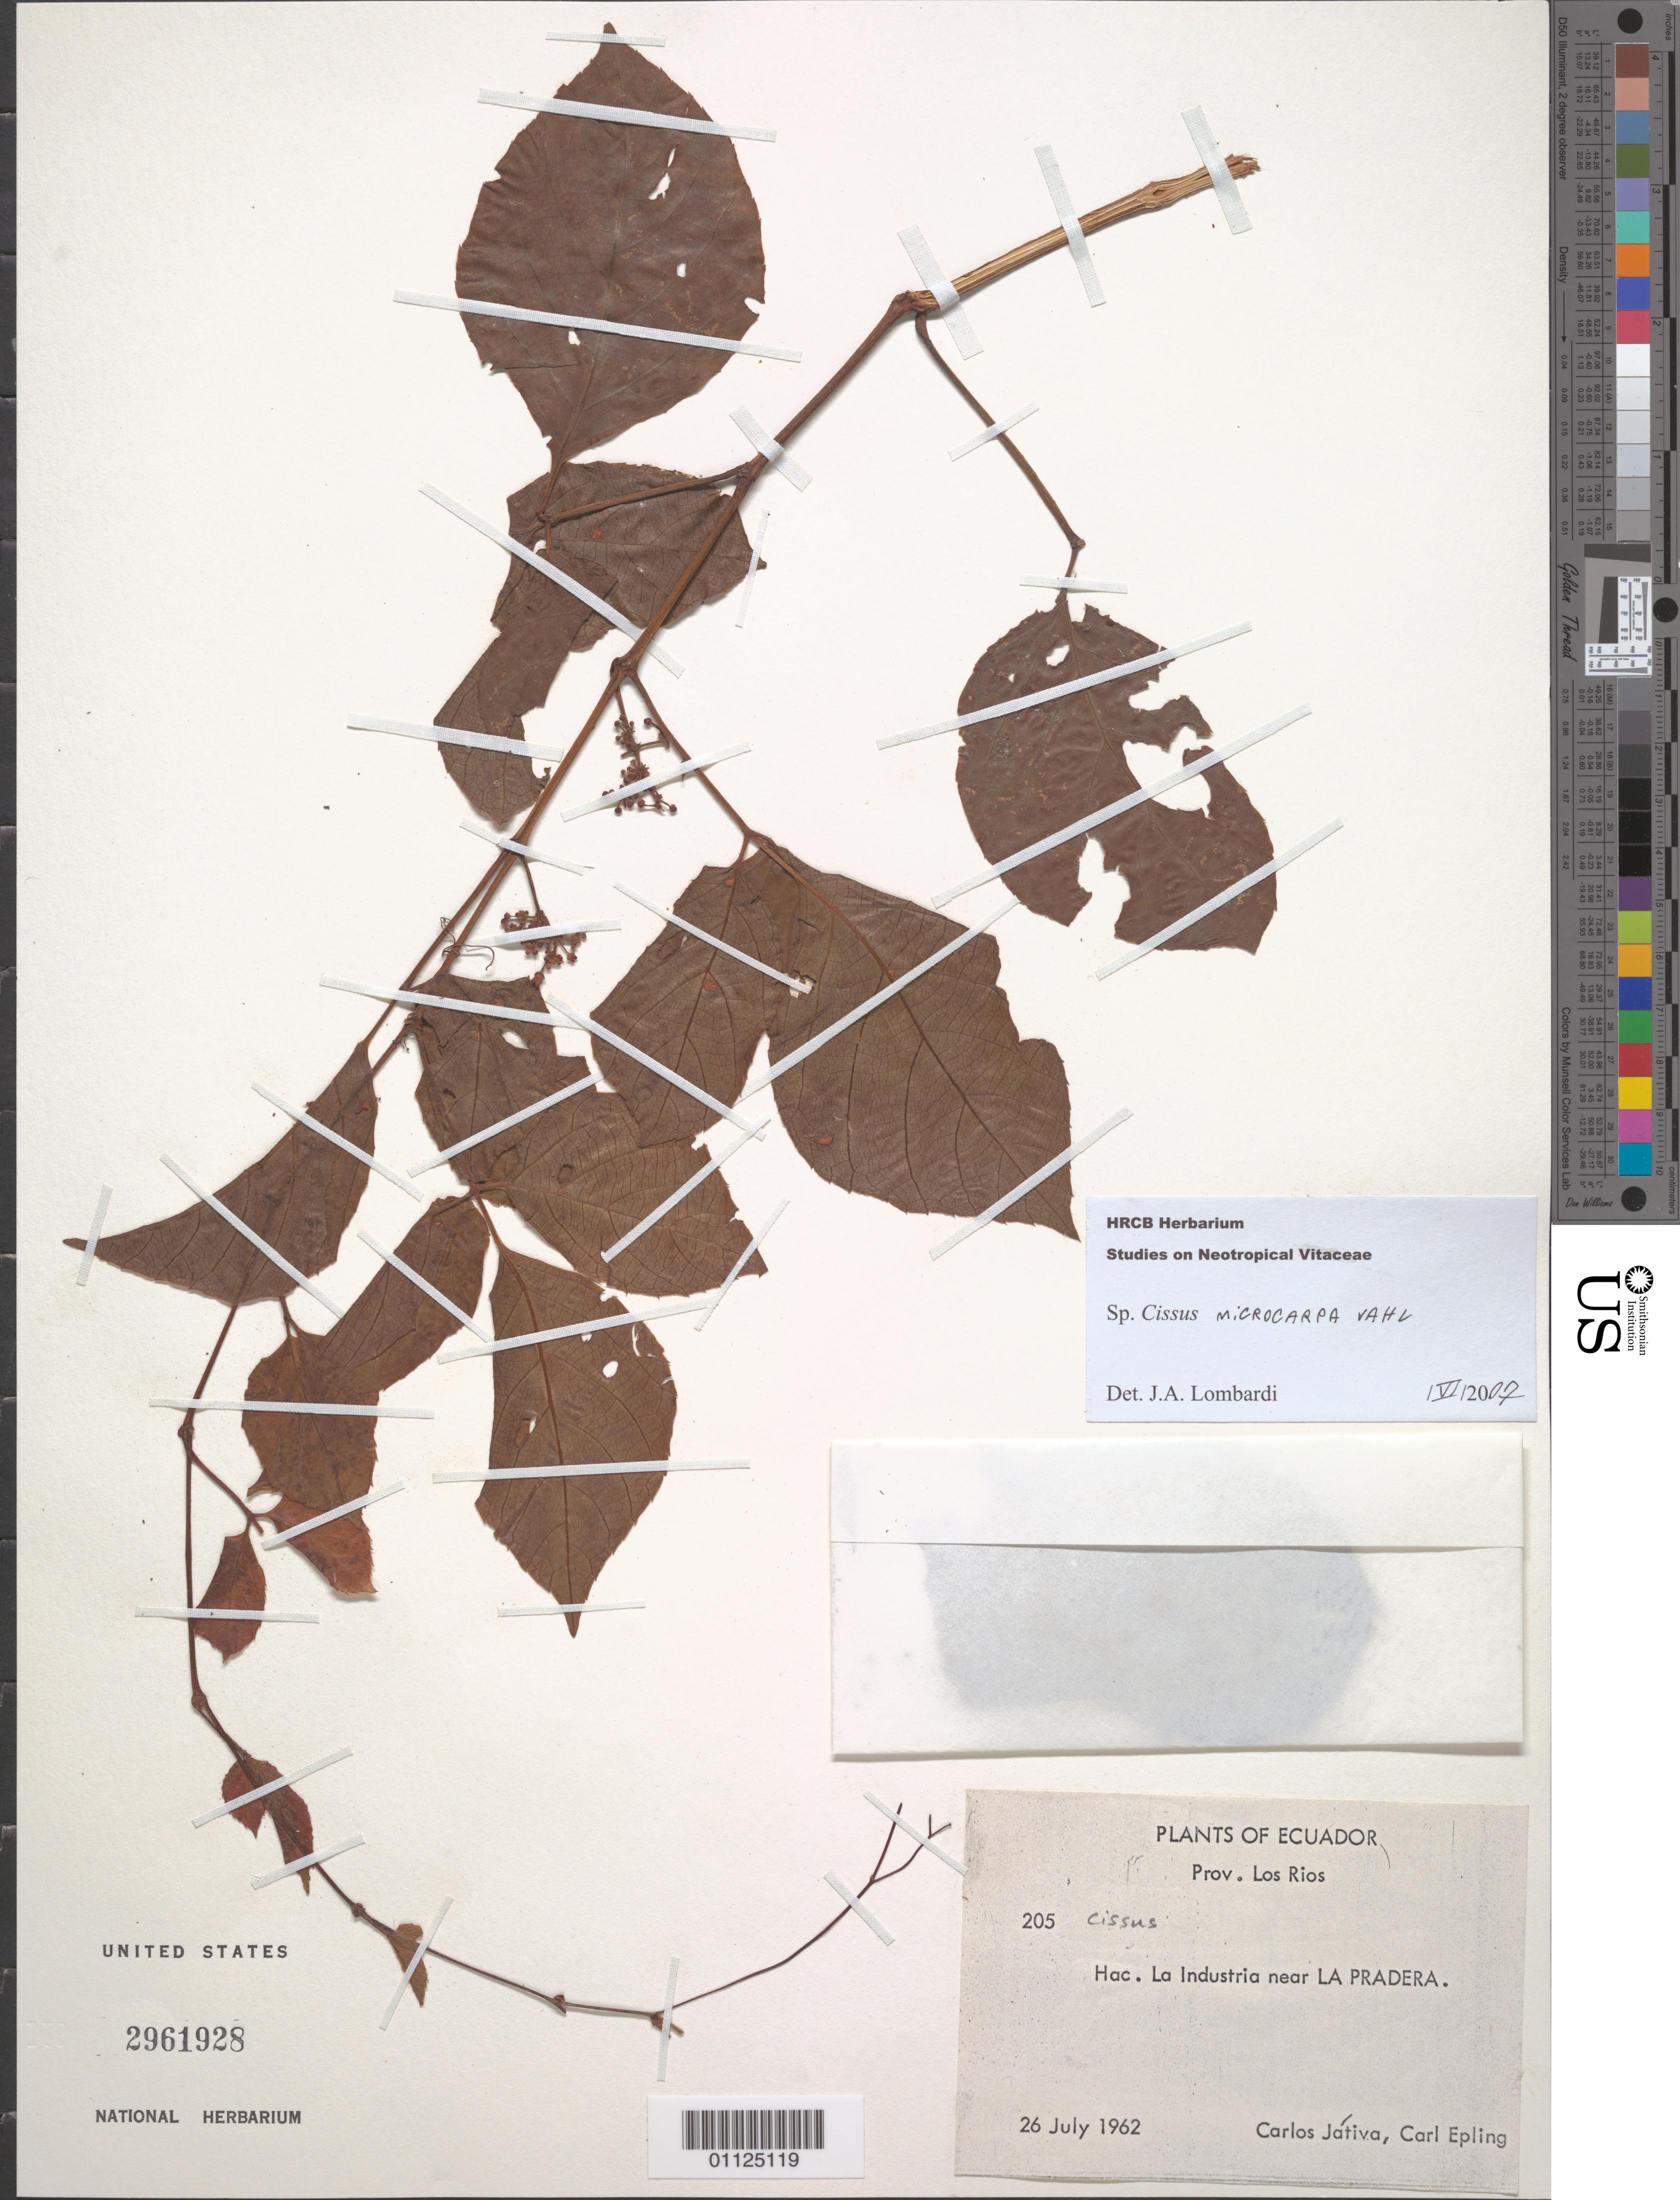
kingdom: Plantae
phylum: Tracheophyta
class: Magnoliopsida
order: Vitales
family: Vitaceae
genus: Cissus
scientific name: Cissus microcarpa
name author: Vahl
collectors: C. D. Játiva & C. C. Epling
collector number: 205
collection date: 1962-07-26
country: Ecuador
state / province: Los Ríos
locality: La Industria near La Pradera.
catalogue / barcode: US 2961928